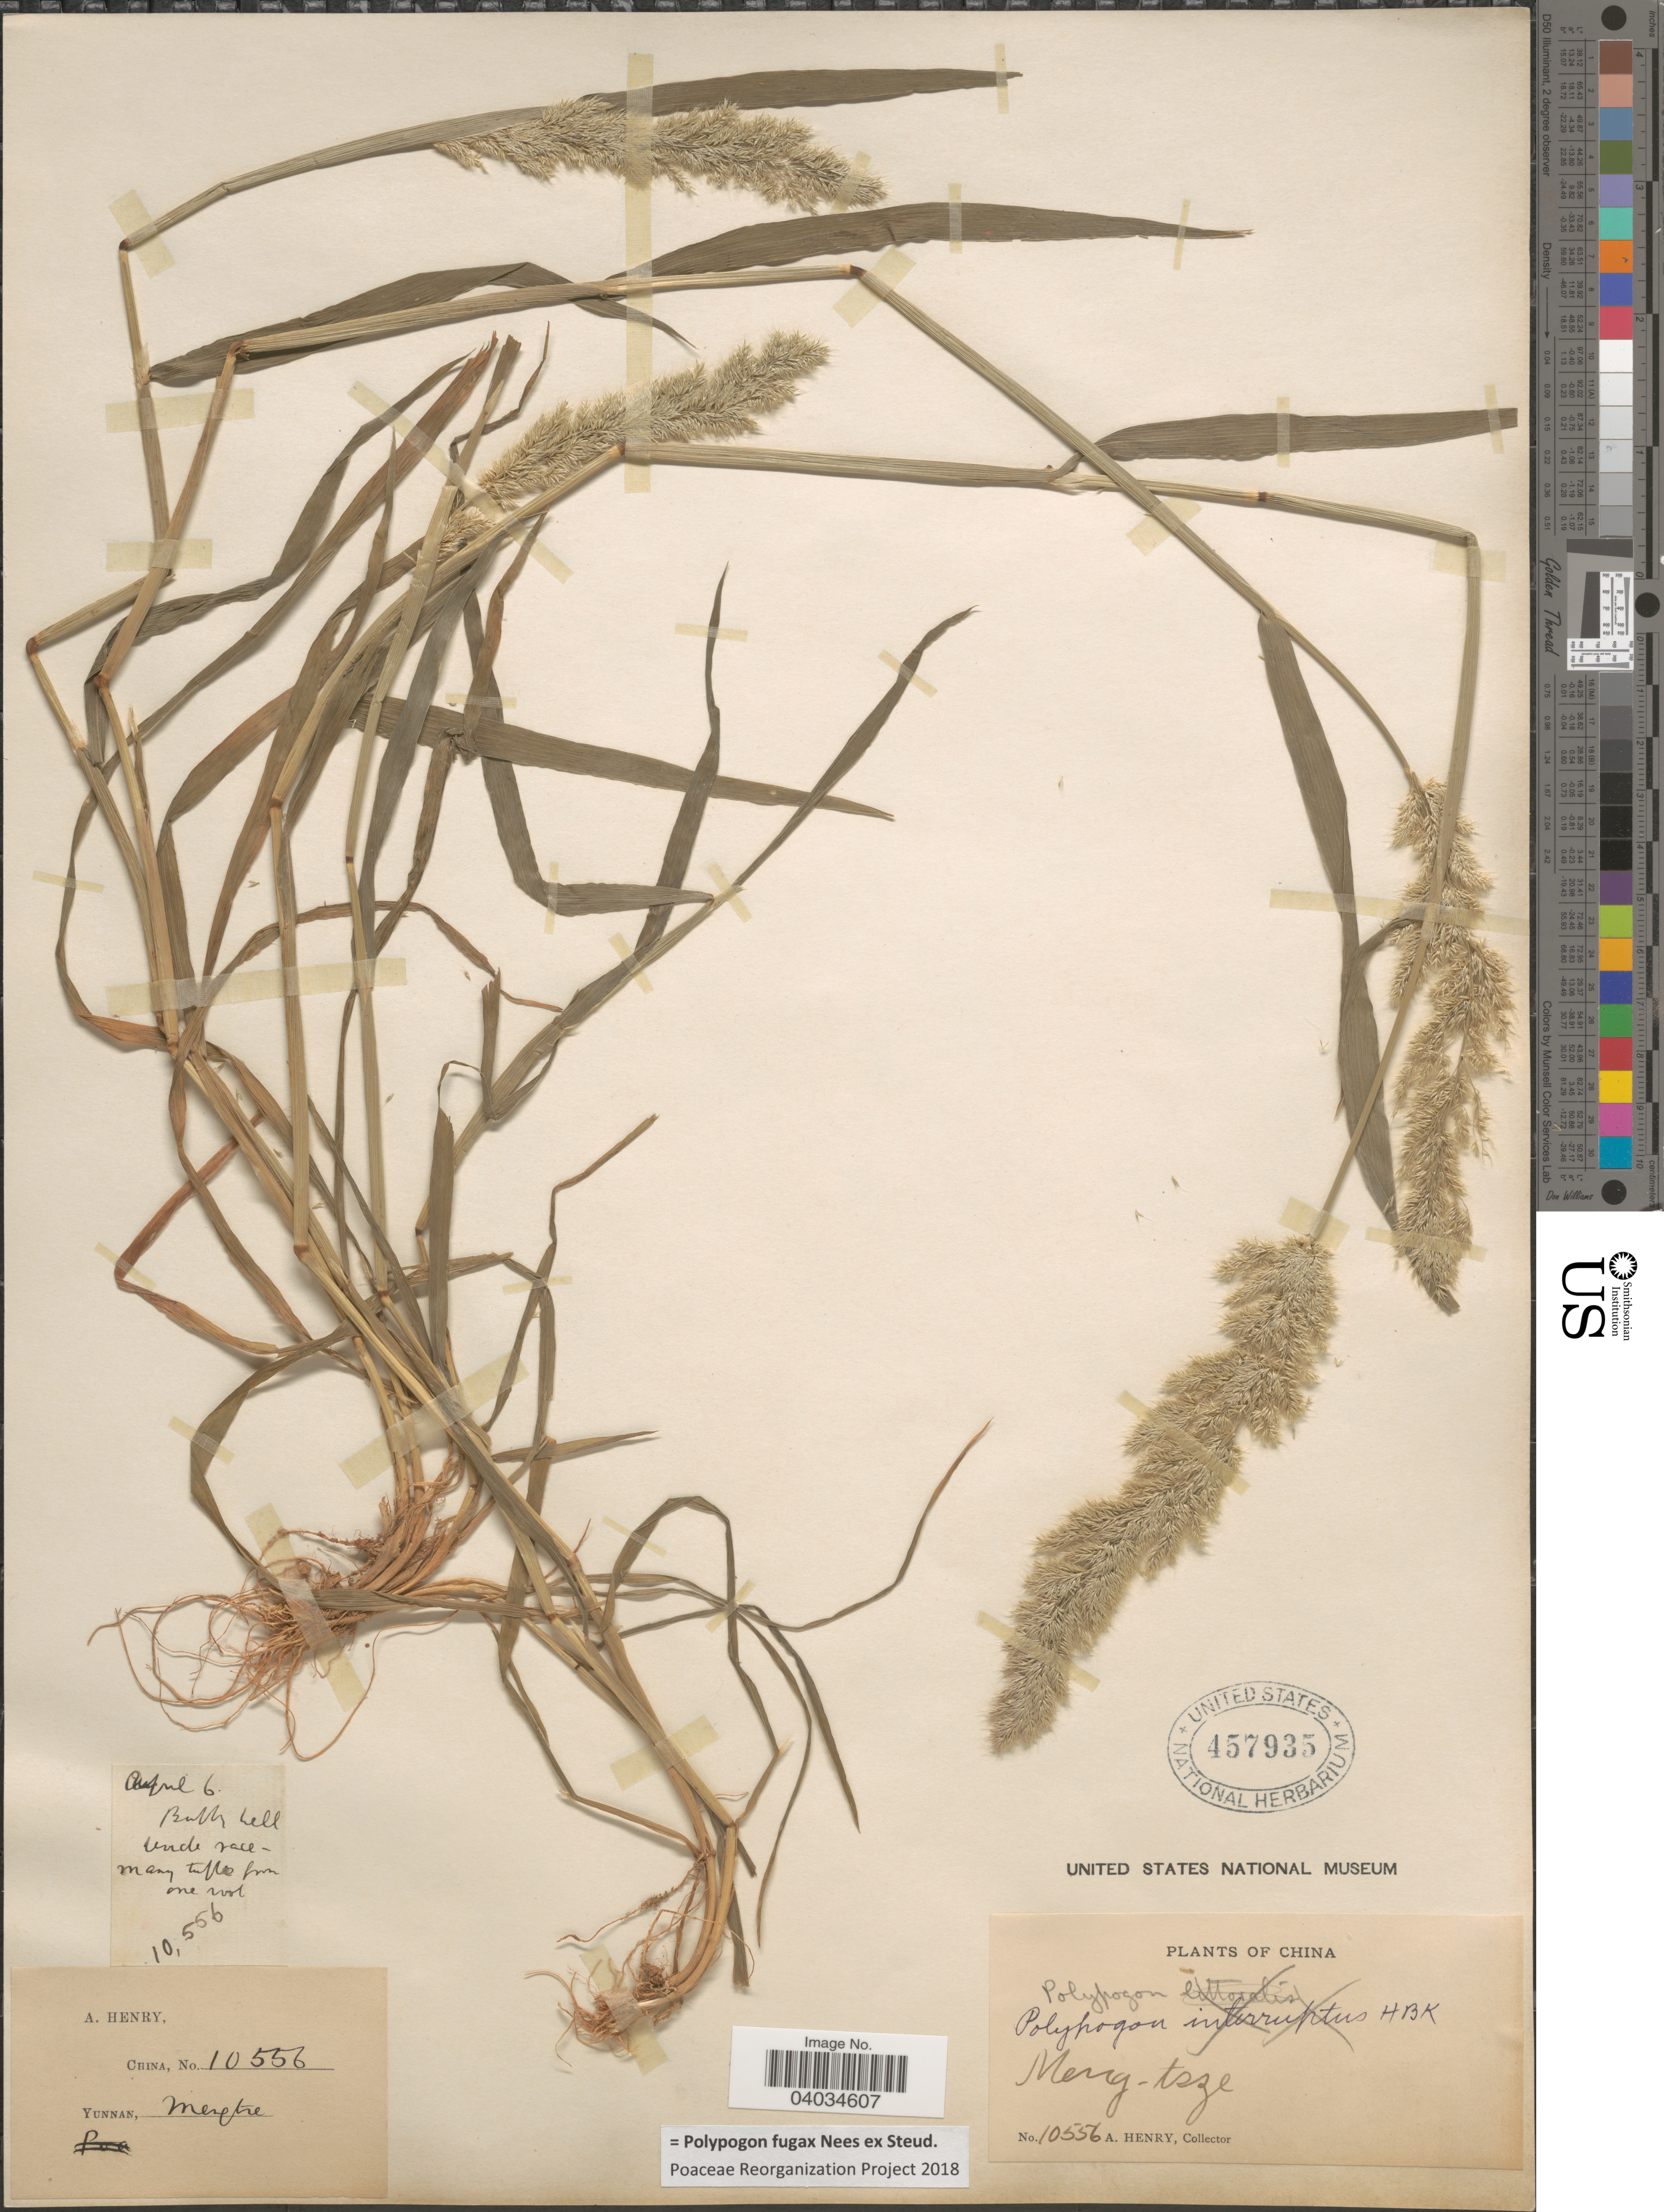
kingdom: Plantae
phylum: Tracheophyta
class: Liliopsida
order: Poales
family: Poaceae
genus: Polypogon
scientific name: Polypogon fugax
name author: Nees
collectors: A. Henry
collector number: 10556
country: China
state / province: Yunnan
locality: Meng-tsze.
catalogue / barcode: US 457935